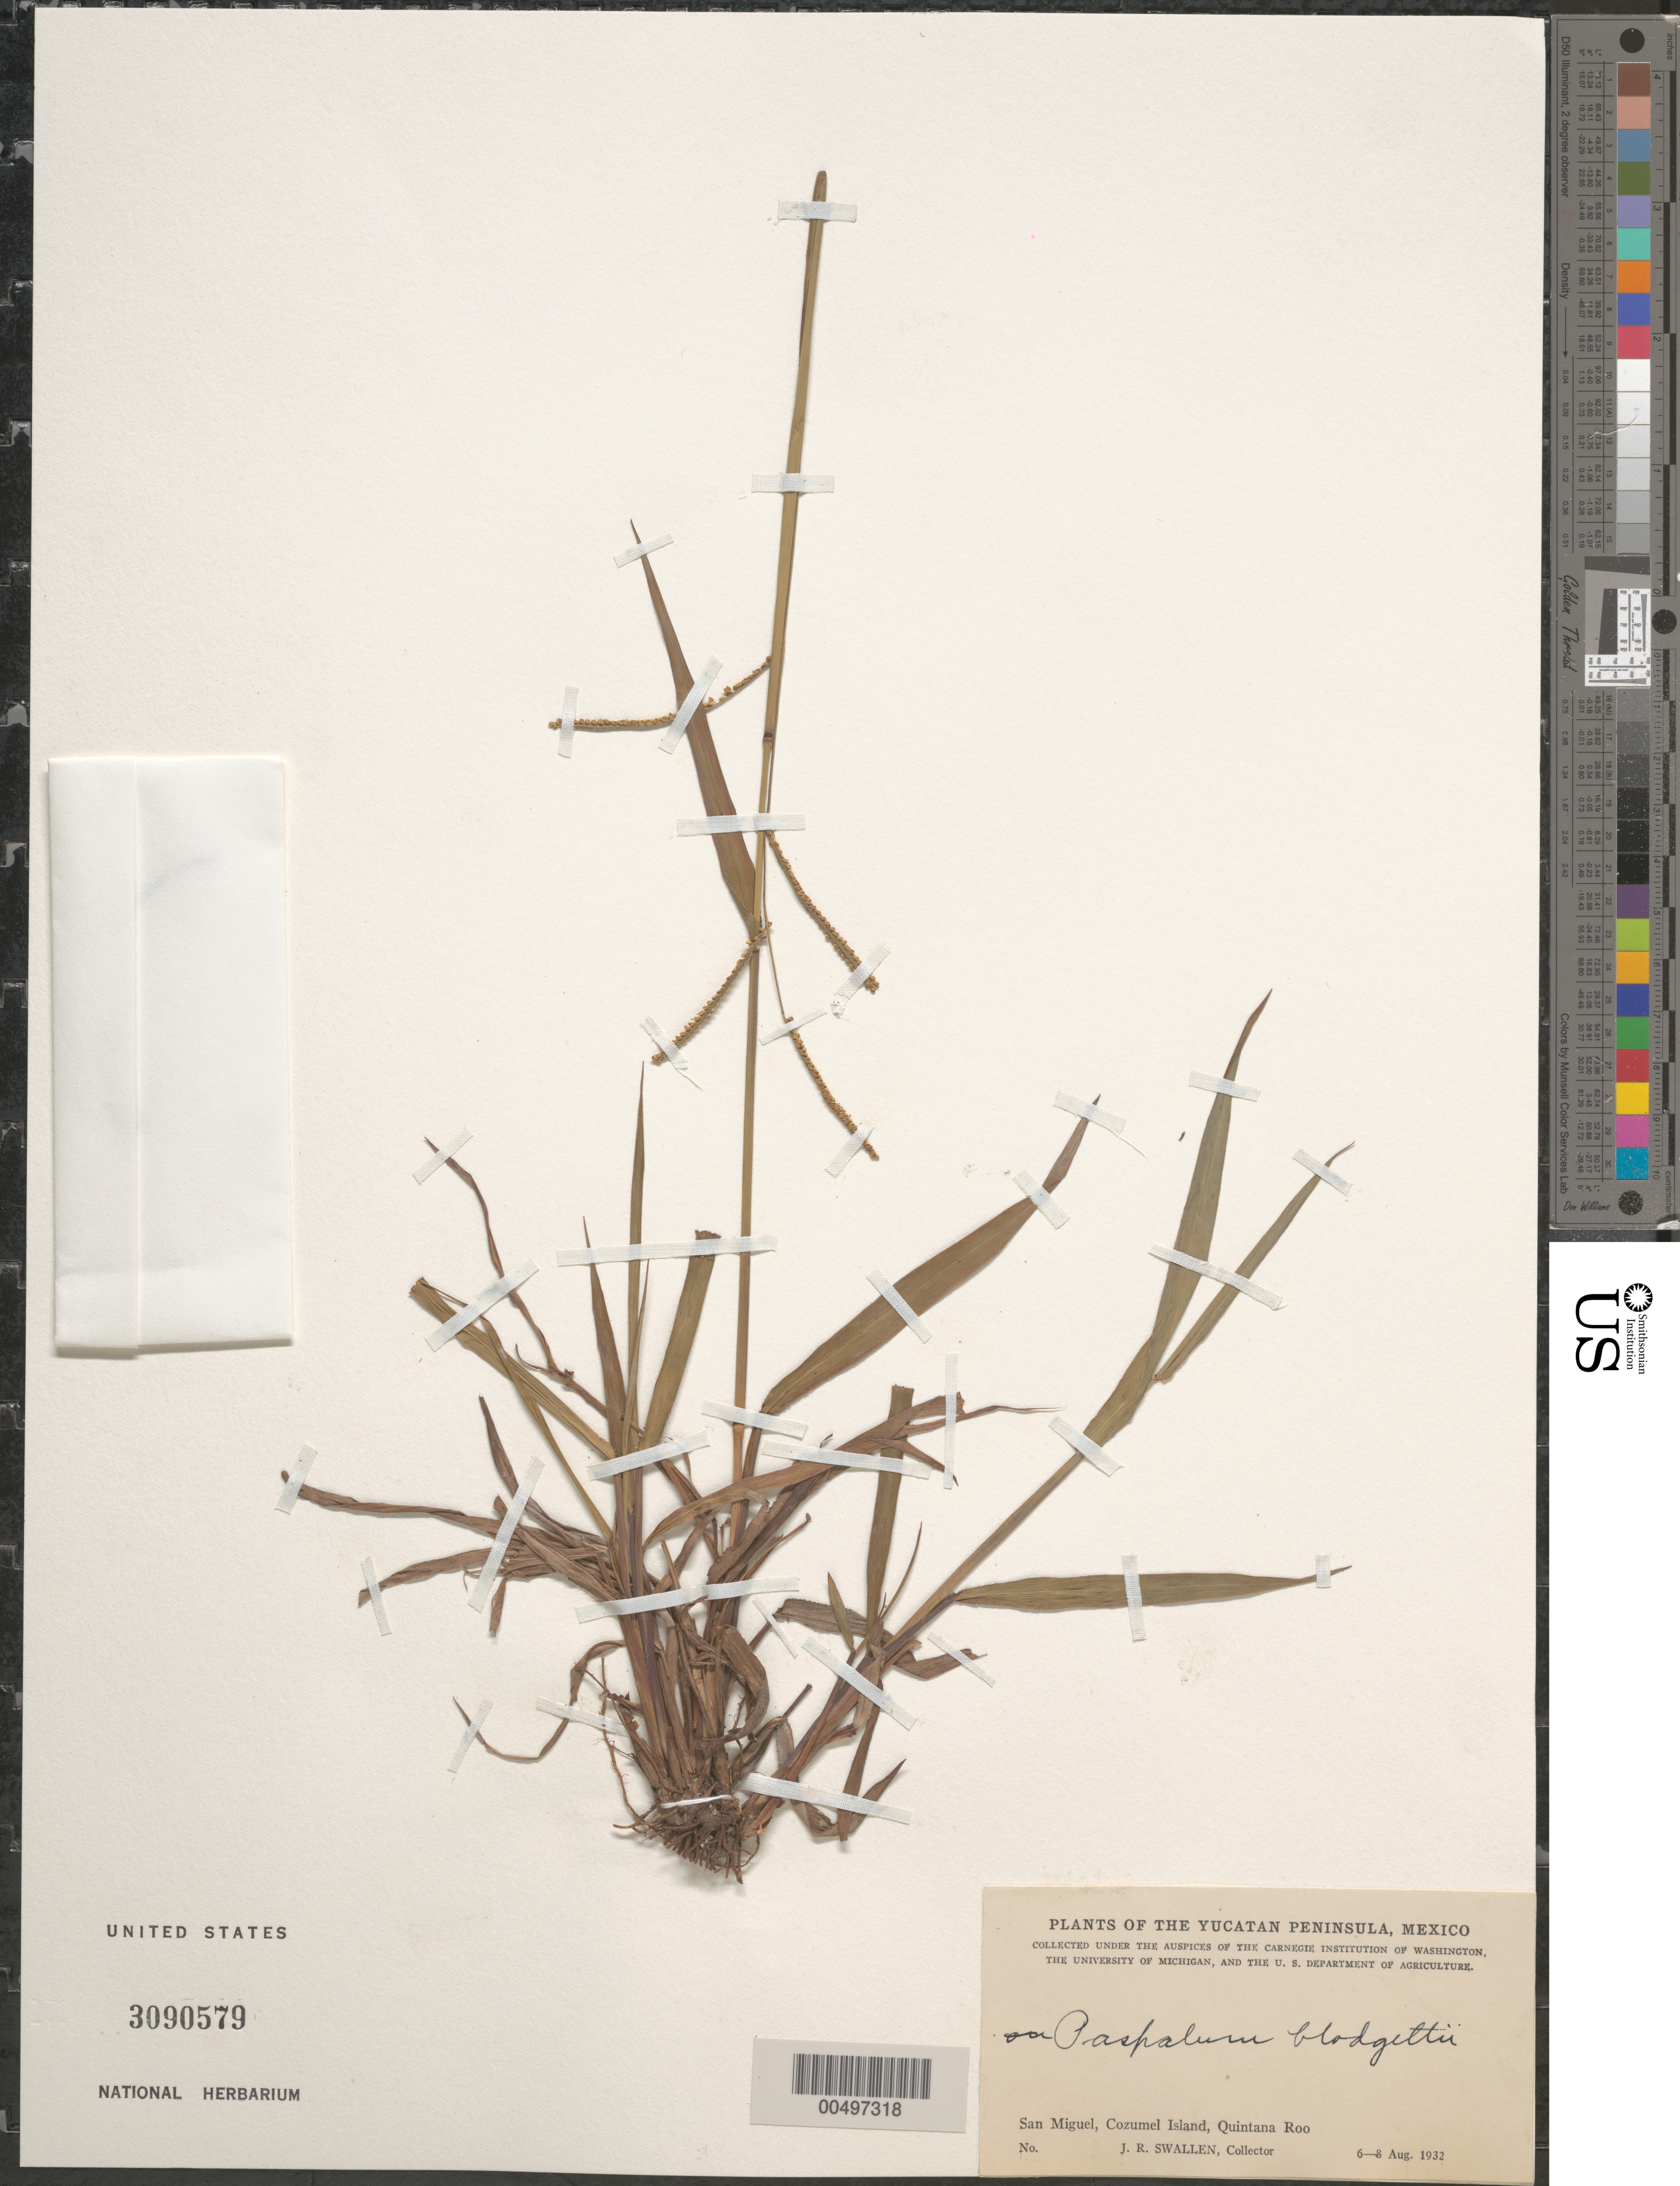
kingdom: Plantae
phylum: Tracheophyta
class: Liliopsida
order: Poales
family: Poaceae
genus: Paspalum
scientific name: Paspalum blodgettii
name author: Chapm.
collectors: J. R. Swallen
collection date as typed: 6 Aug 1932 to 8 Aug 1932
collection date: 1932-08-06/1932-08-08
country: Mexico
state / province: Quintana Roo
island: Cozumel Island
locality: Yucatan Peninsula, San Miguel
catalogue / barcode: US 3090579